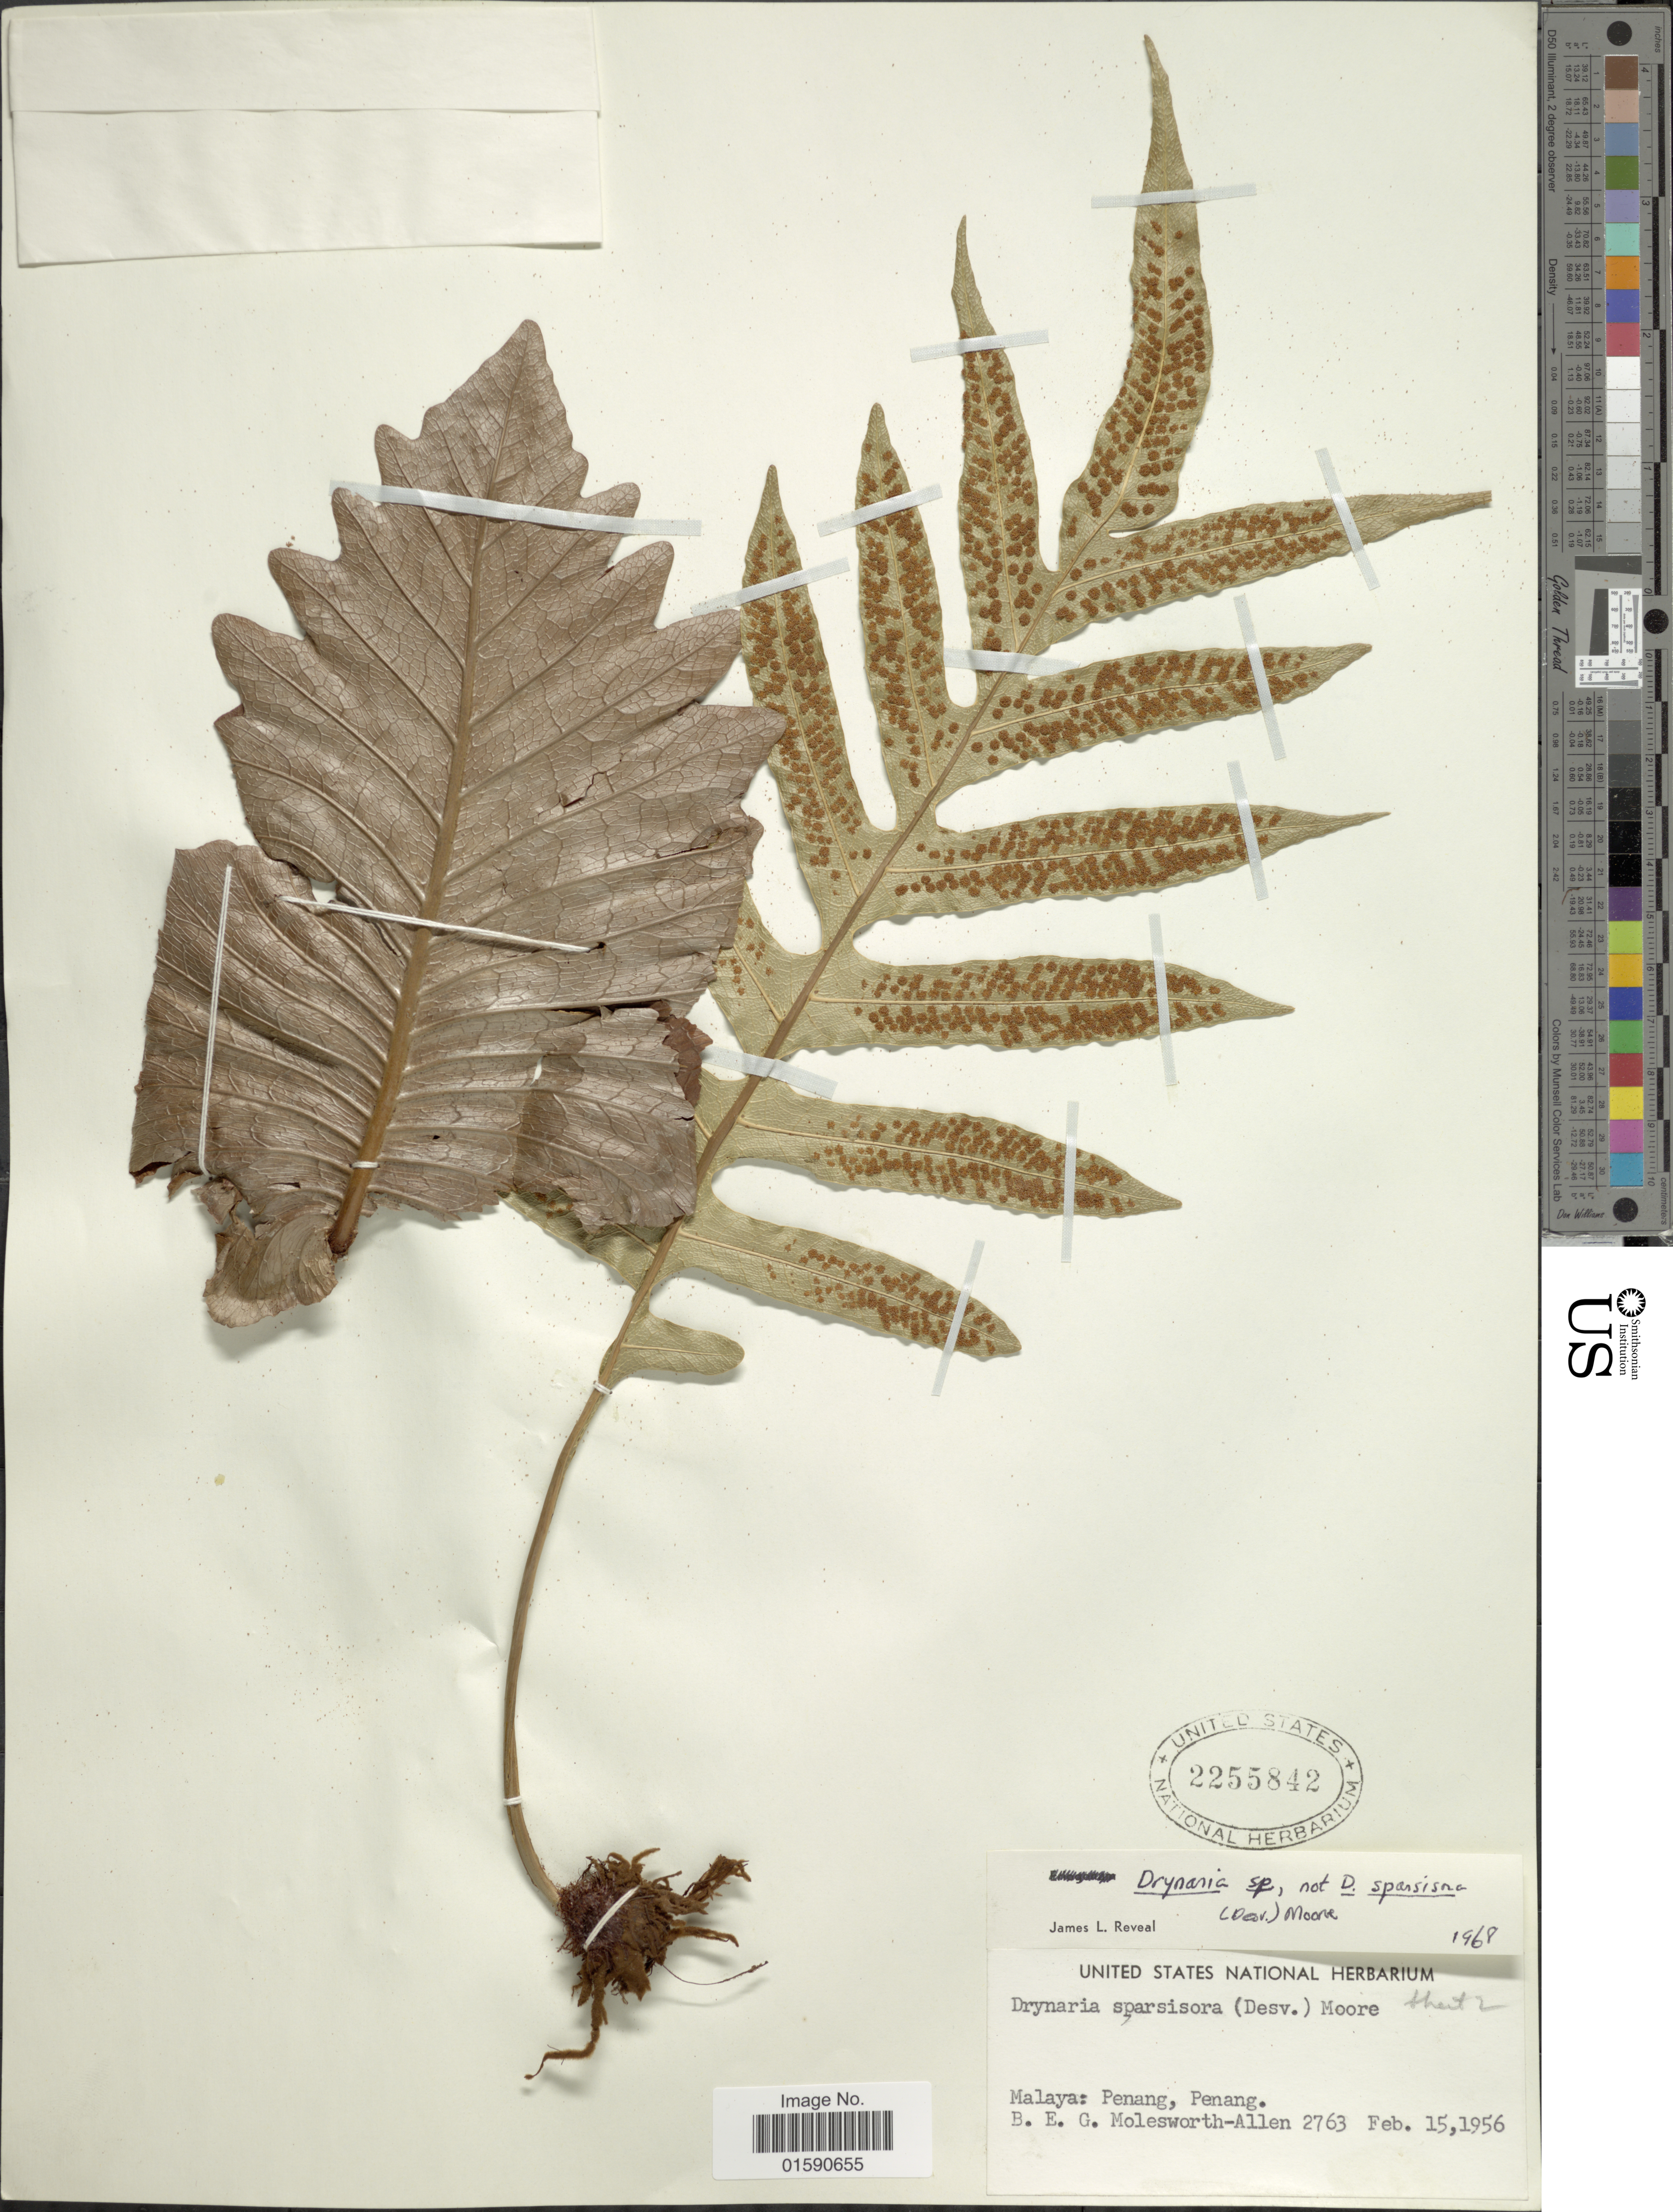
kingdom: Plantae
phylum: Tracheophyta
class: Polypodiopsida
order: Polypodiales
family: Polypodiaceae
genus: Drynaria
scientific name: Drynaria sparsisora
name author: (Desu.) T. Moore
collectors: B. E. G. Molesworth-Allen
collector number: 2763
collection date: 1956-02-15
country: Malaysia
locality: Penang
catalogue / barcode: US 2255842